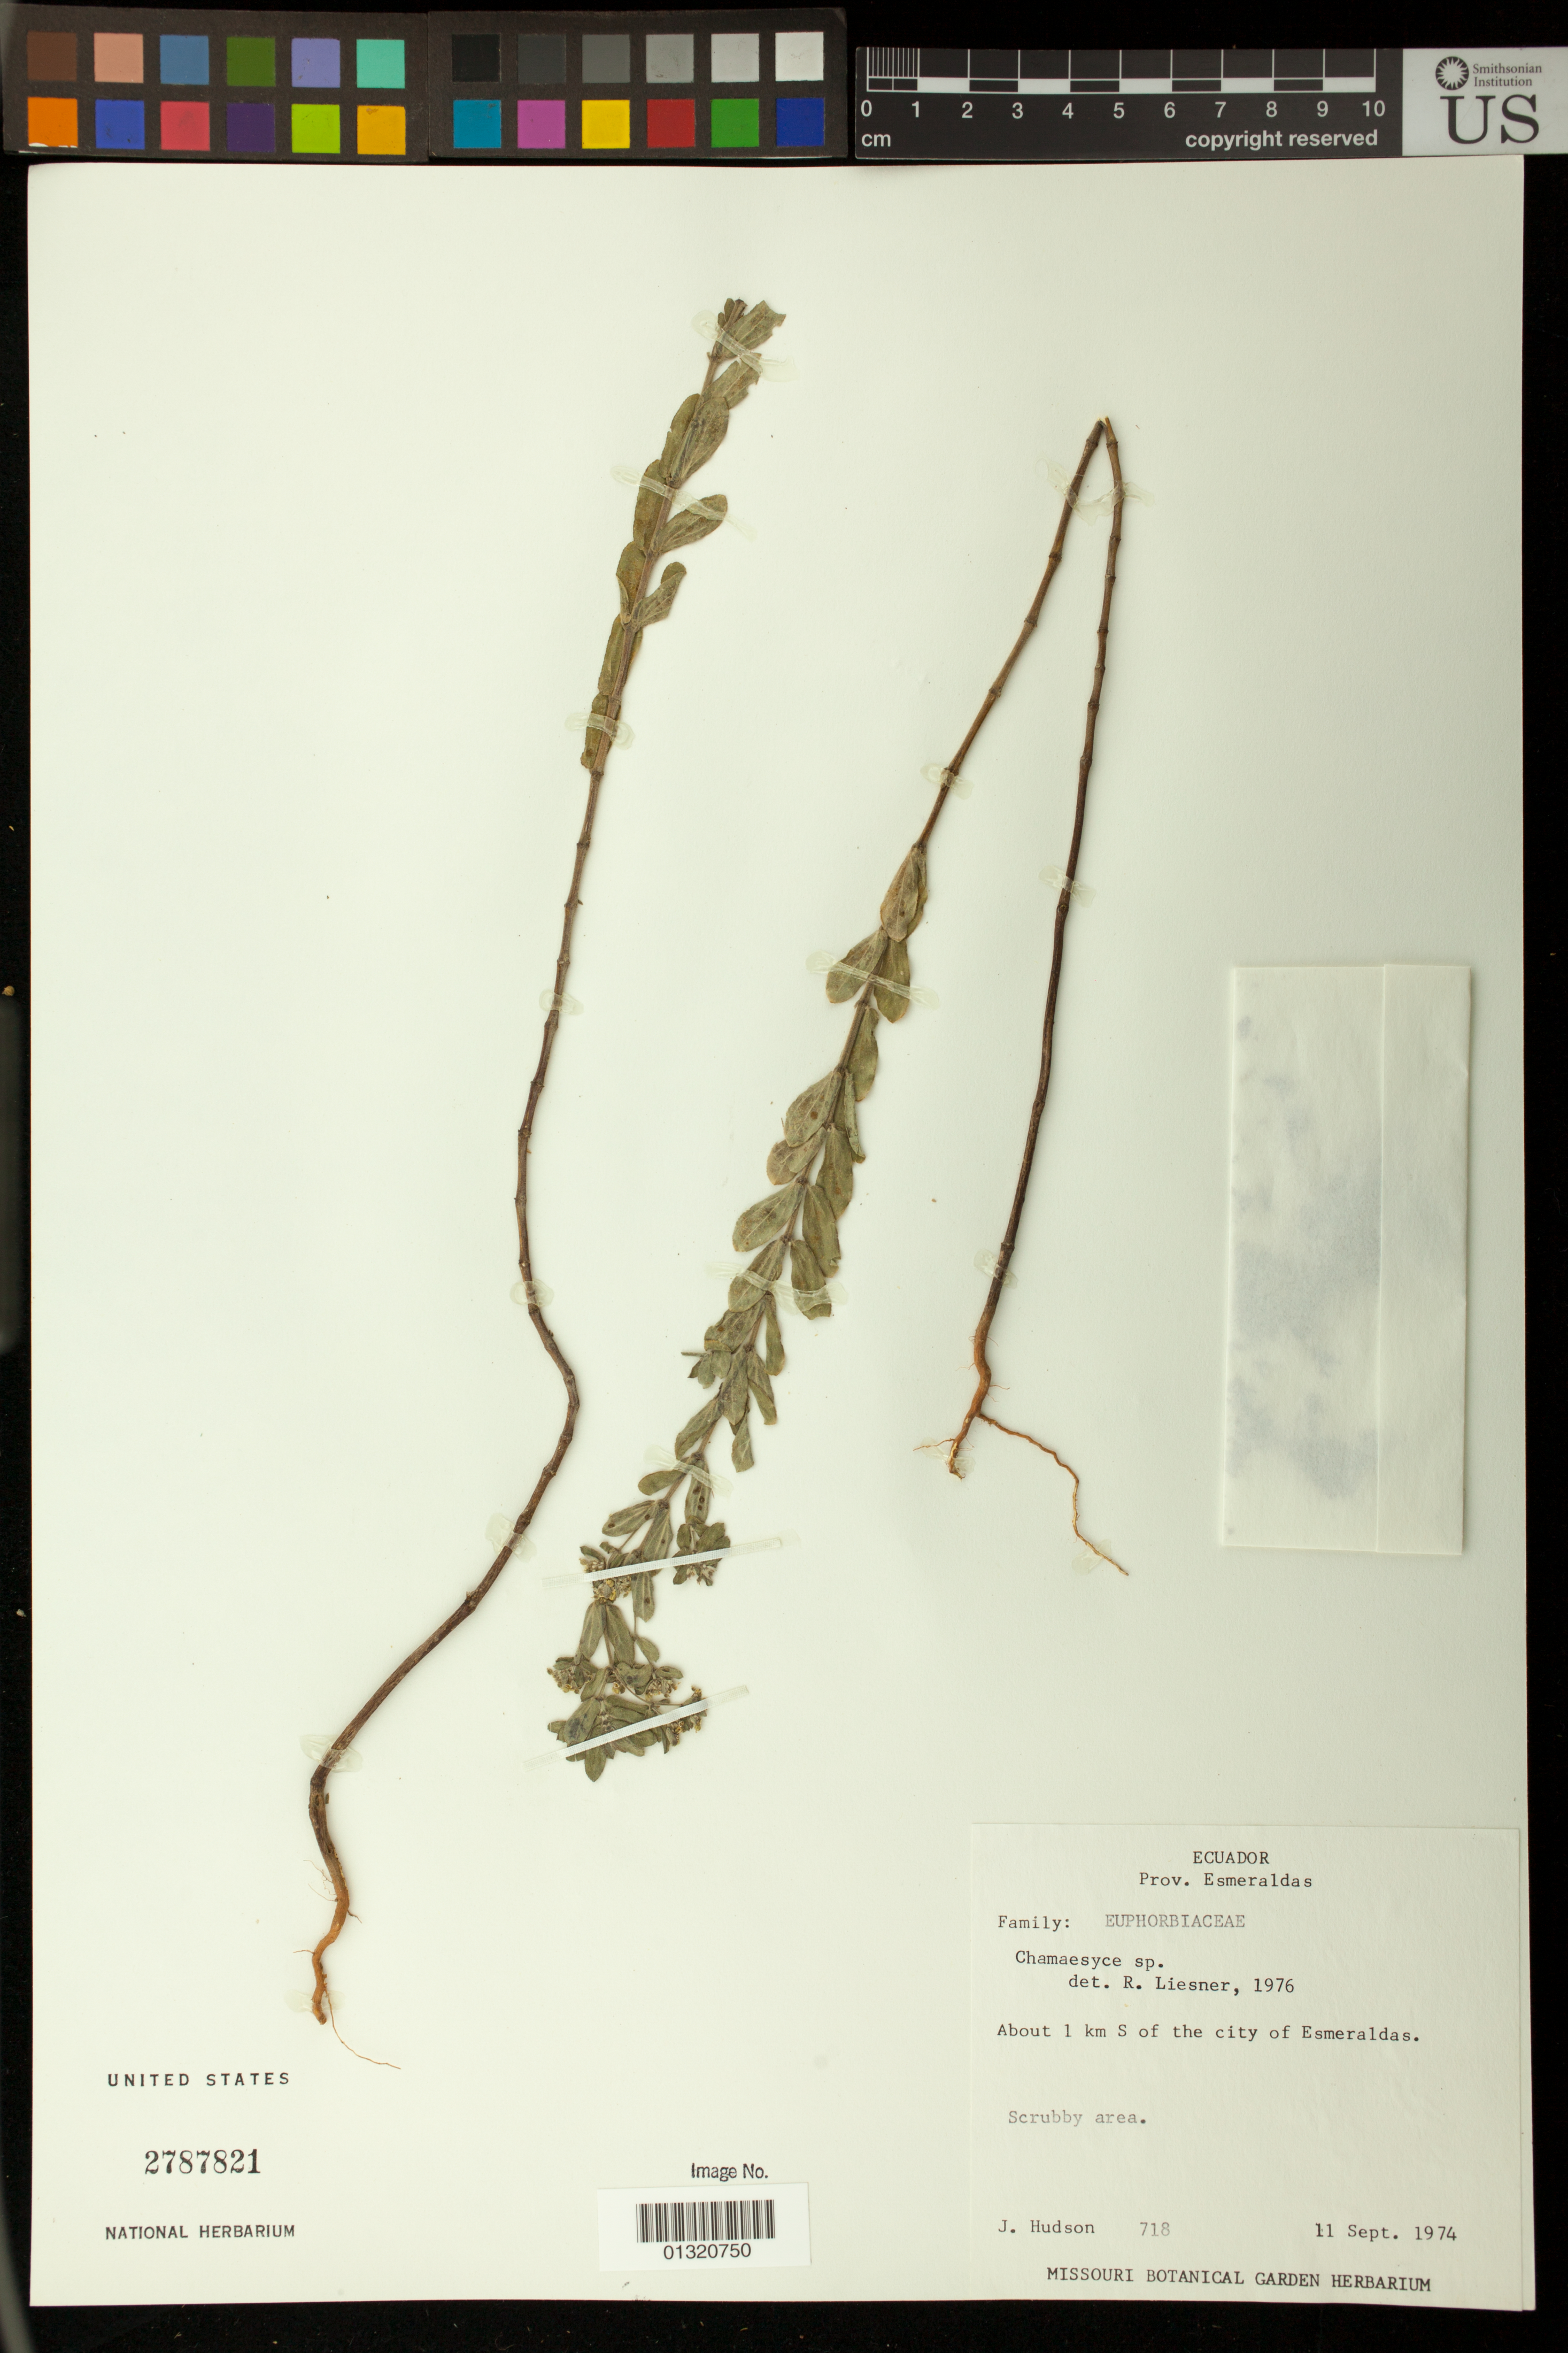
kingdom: Plantae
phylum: Tracheophyta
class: Magnoliopsida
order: Malpighiales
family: Euphorbiaceae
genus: Euphorbia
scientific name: Euphorbia sp.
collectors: J. Hudson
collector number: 718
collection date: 1974-09-11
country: Ecuador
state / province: Esmeraldas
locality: About 1 km S of the city of Esmeraldas.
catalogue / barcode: US 2787821